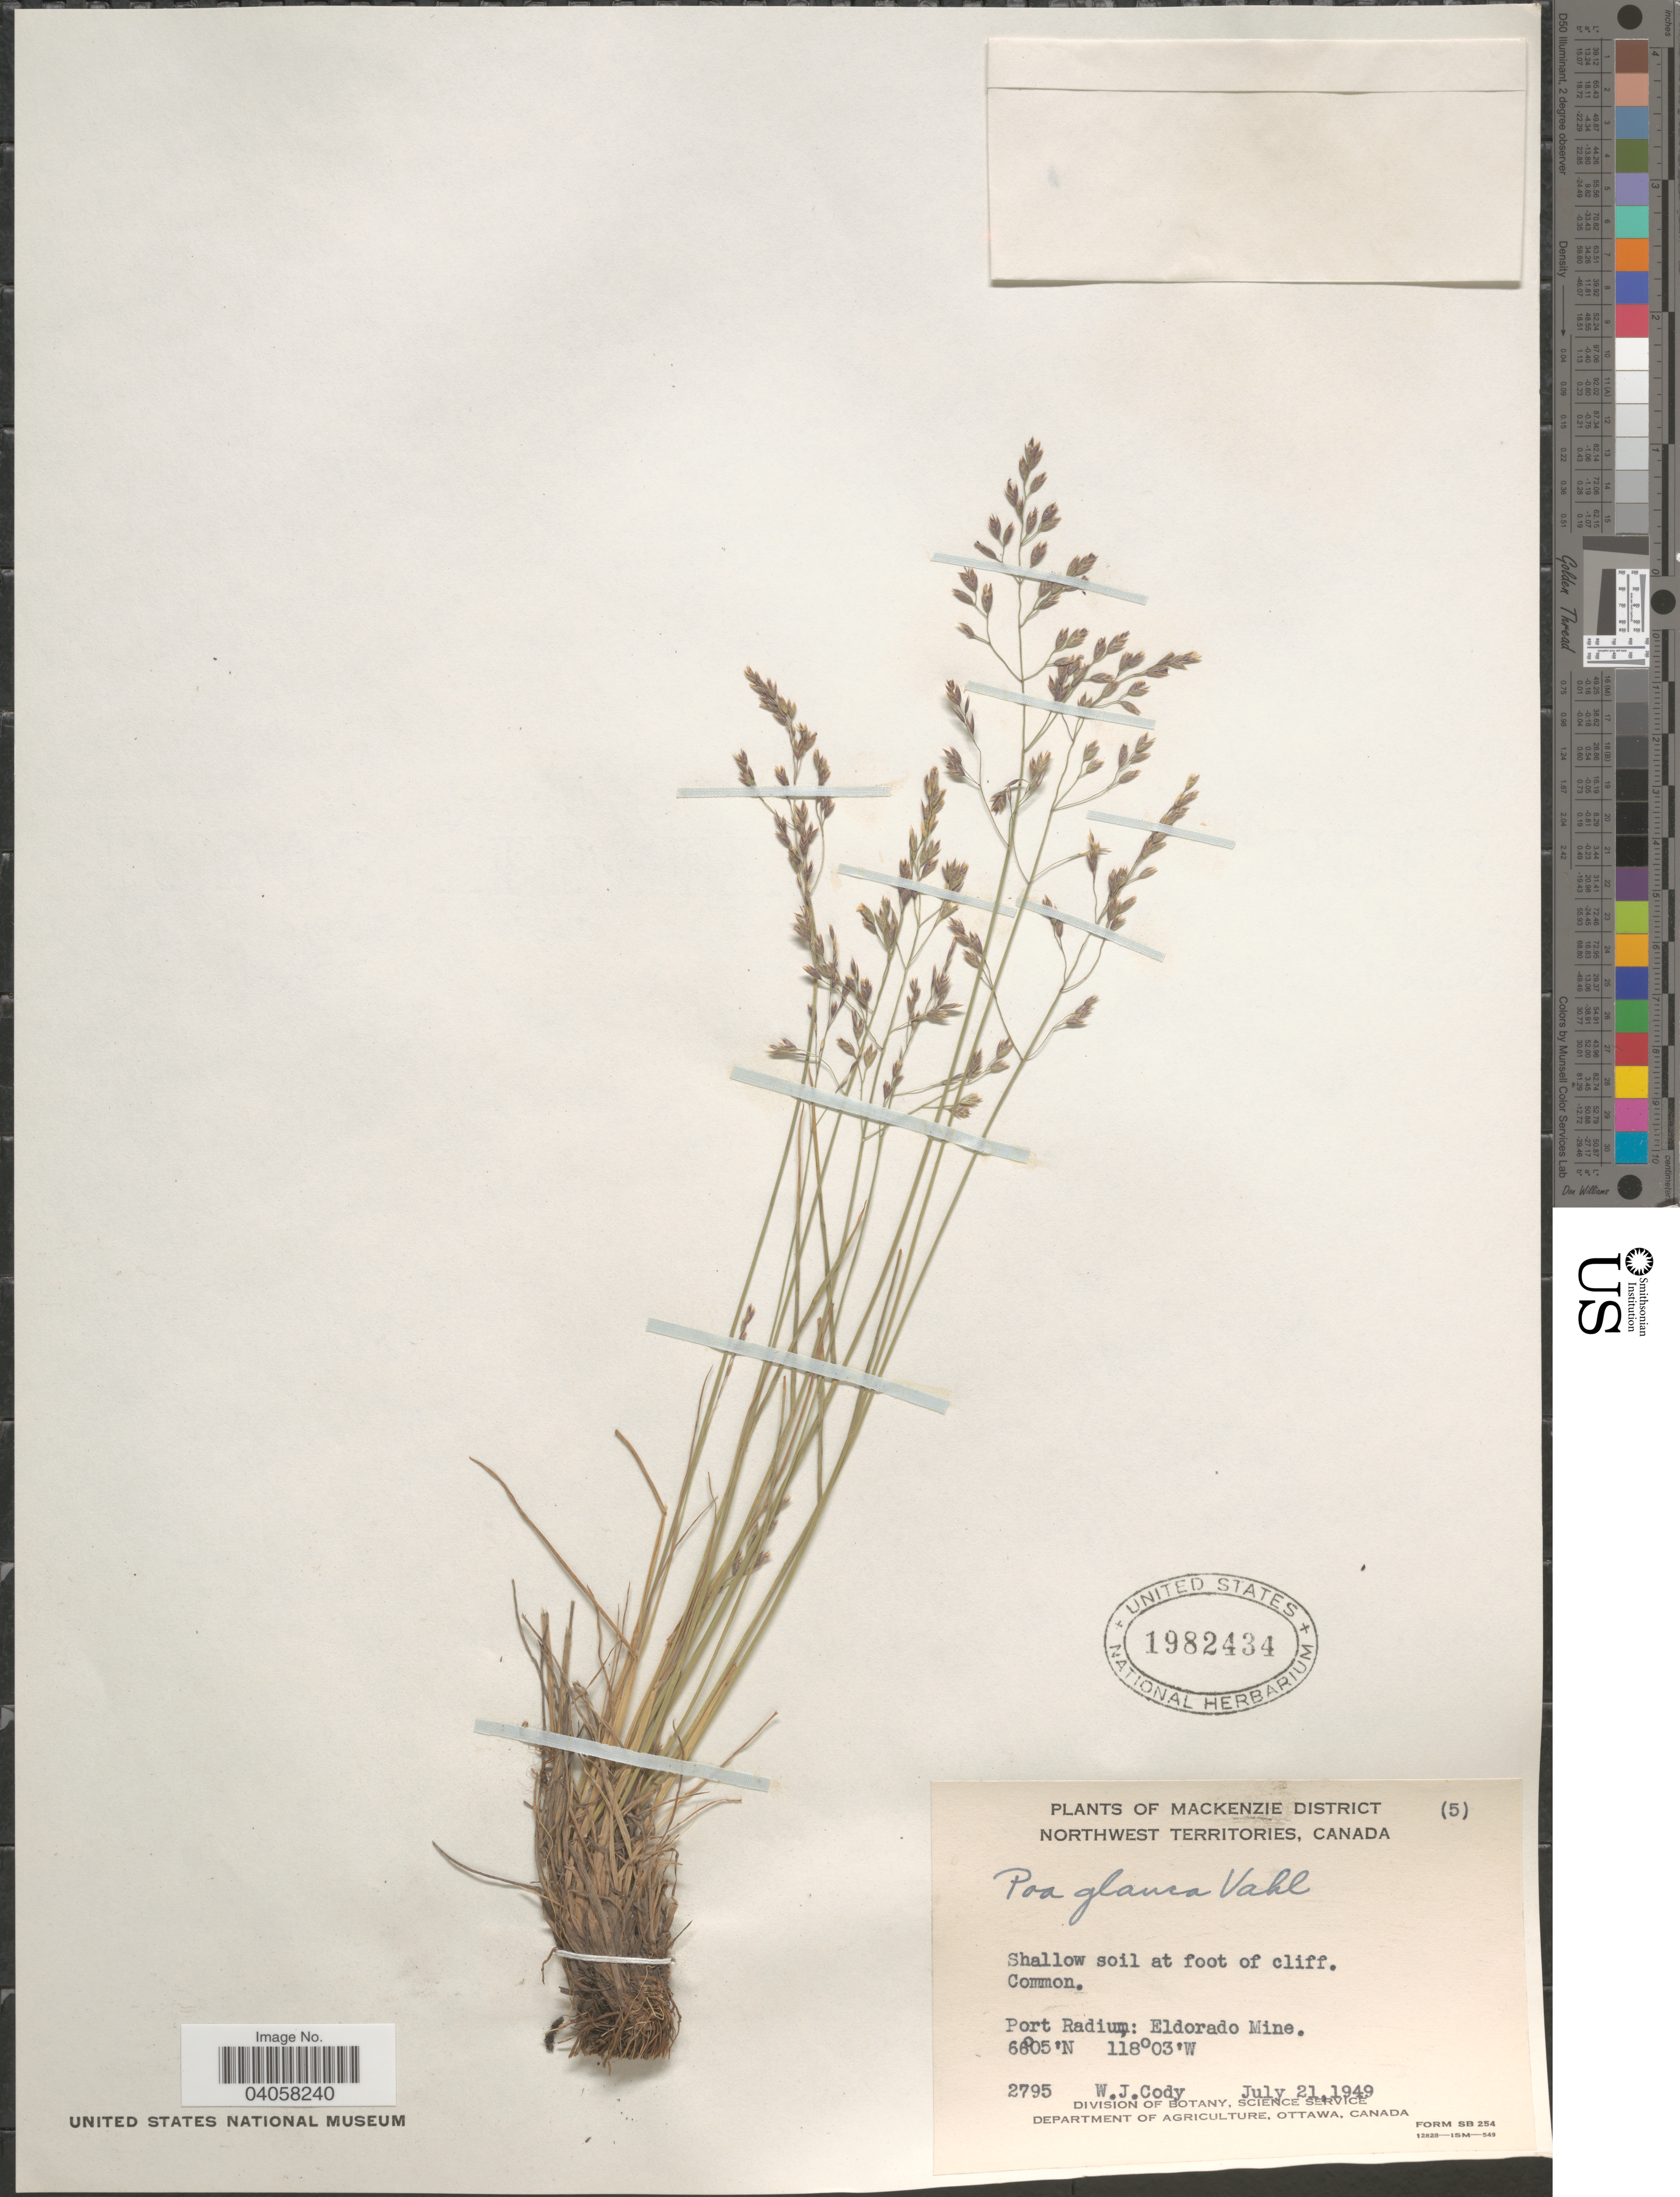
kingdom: Plantae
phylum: Tracheophyta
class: Liliopsida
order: Poales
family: Poaceae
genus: Poa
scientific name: Poa glauca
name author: Vahl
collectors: W. Cody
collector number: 2795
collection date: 1949-07-21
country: Canada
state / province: Northwest Territories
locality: Mackenzie District. Shallow soil at foot of cliff. Port Radium: Eldorado Mine.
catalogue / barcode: US 1982434